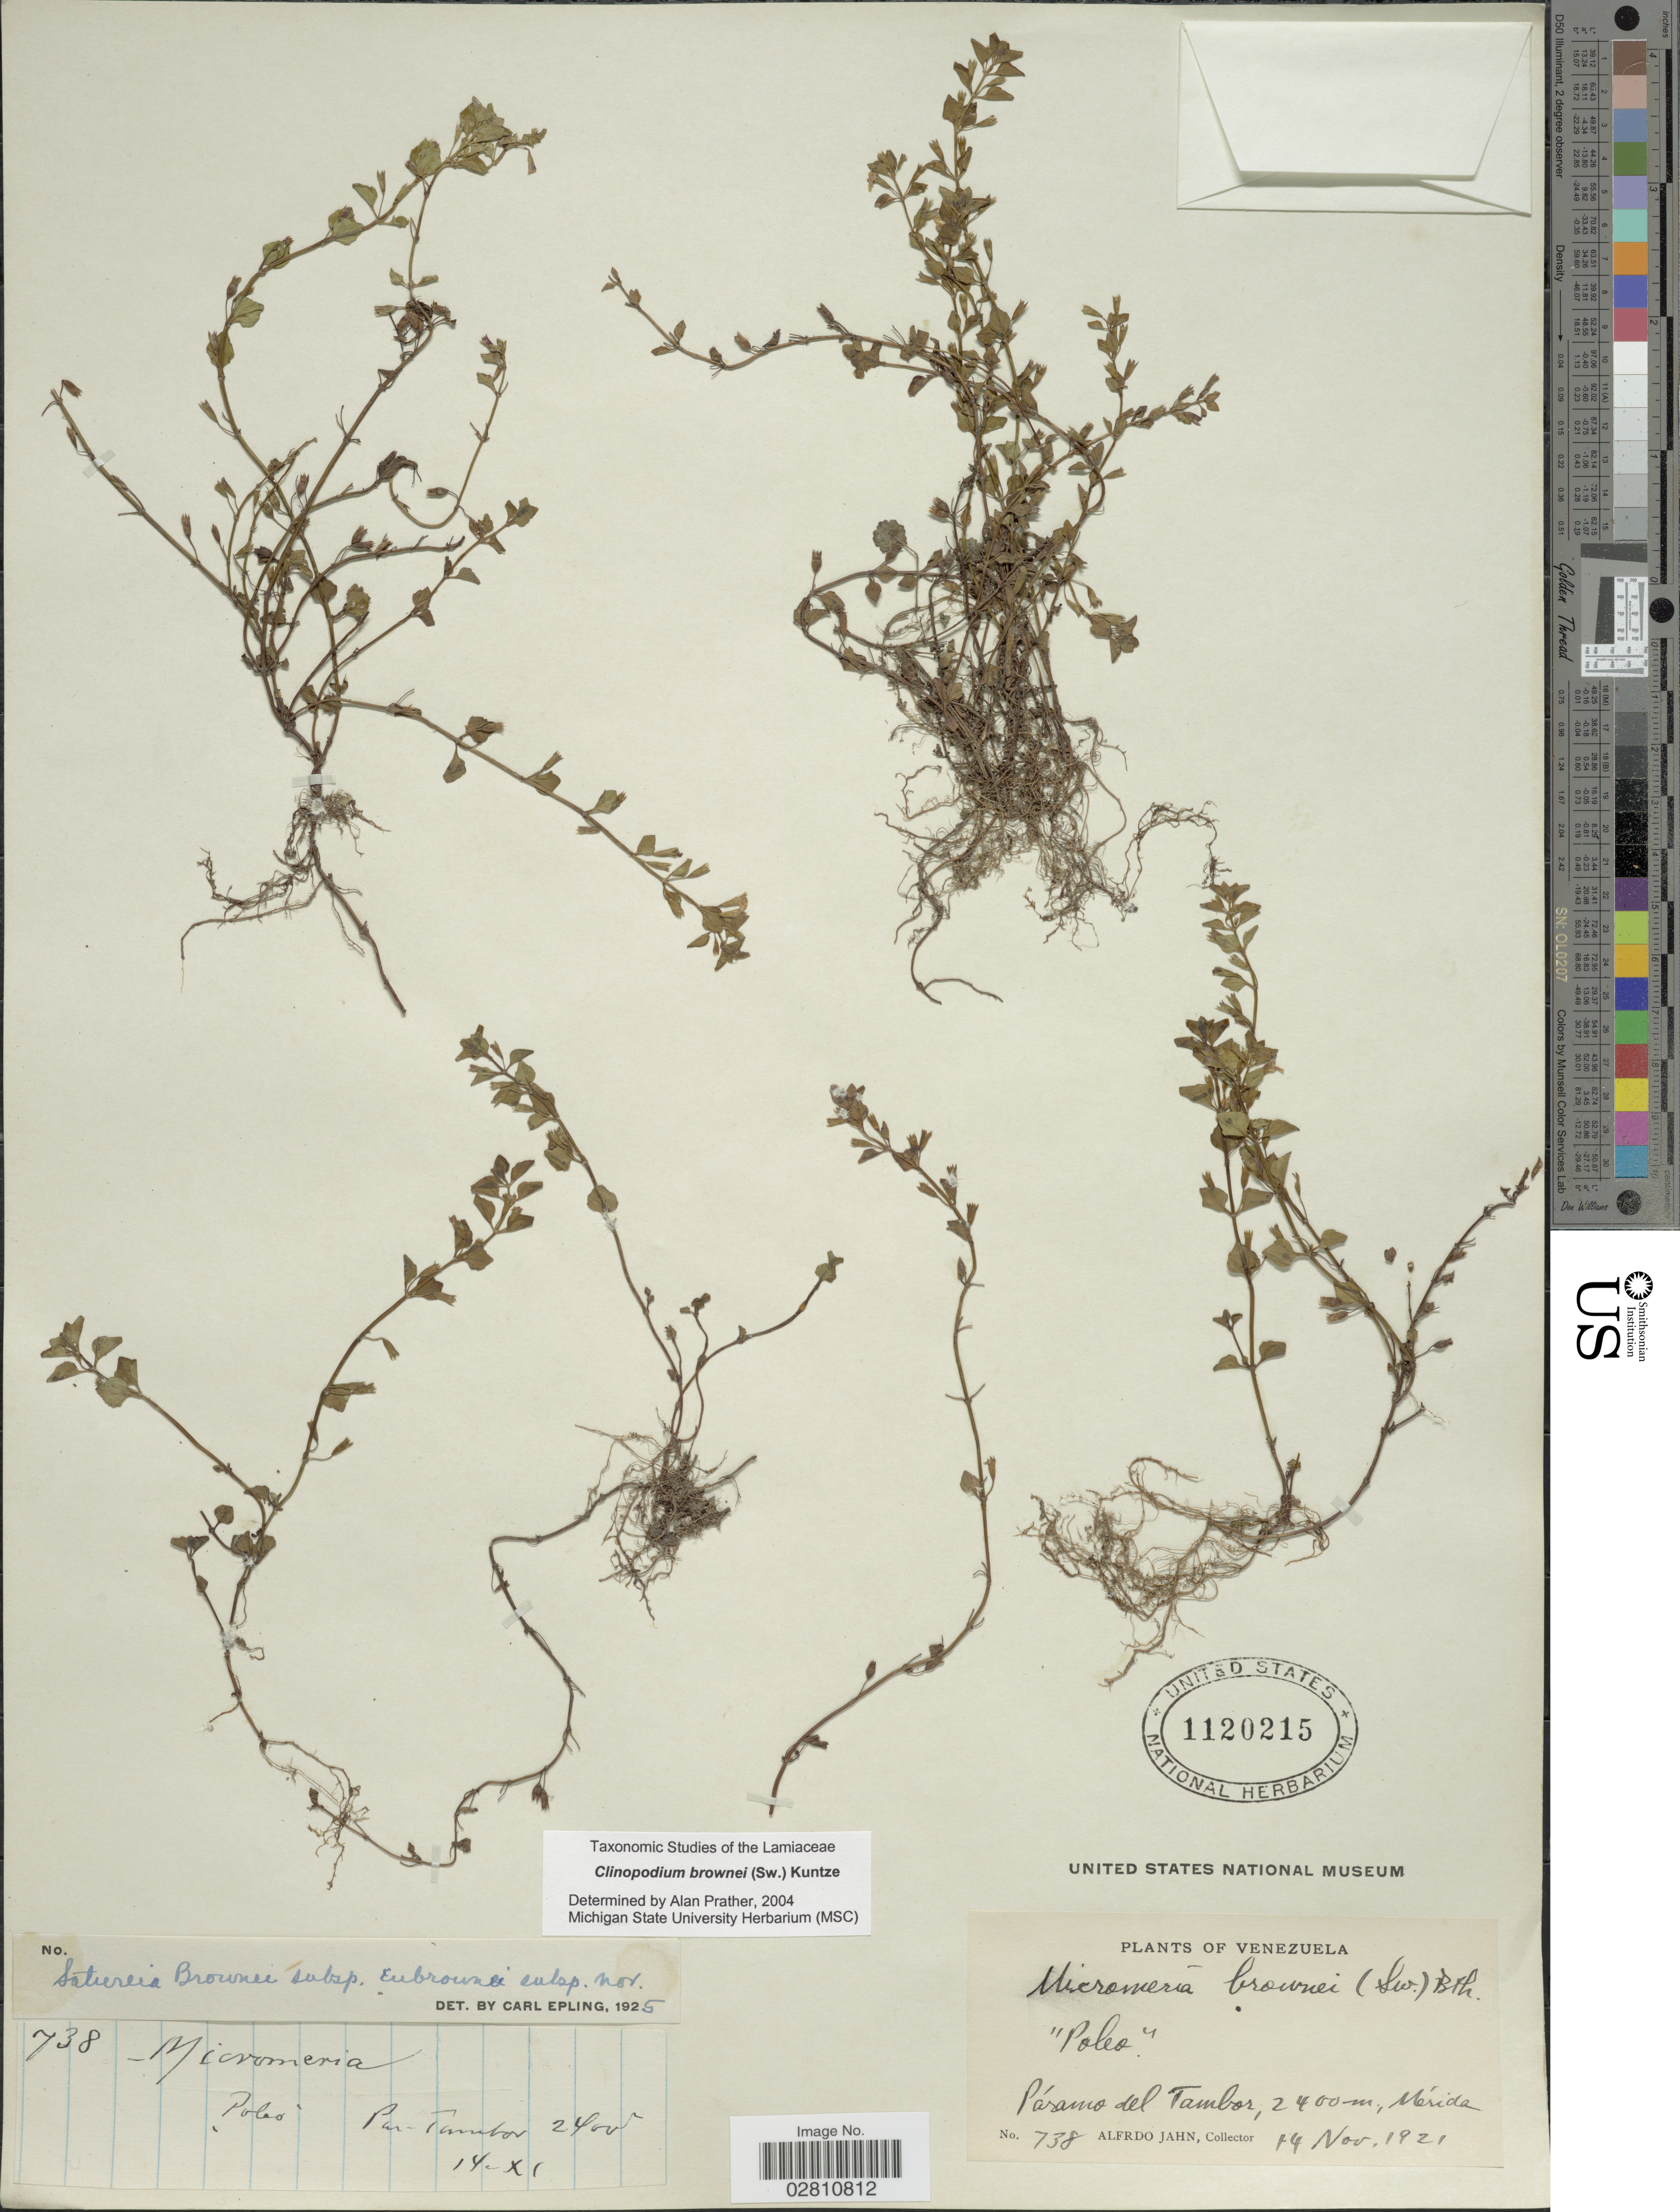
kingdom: Plantae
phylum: Tracheophyta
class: Magnoliopsida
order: Lamiales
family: Lamiaceae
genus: Clinopodium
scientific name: Clinopodium brownei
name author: (Sw.) Kuntze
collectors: A. Jahn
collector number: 738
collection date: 1921-11-14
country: Venezuela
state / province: Mérida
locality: Páramo del Tambor.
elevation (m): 2400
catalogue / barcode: US 1120215